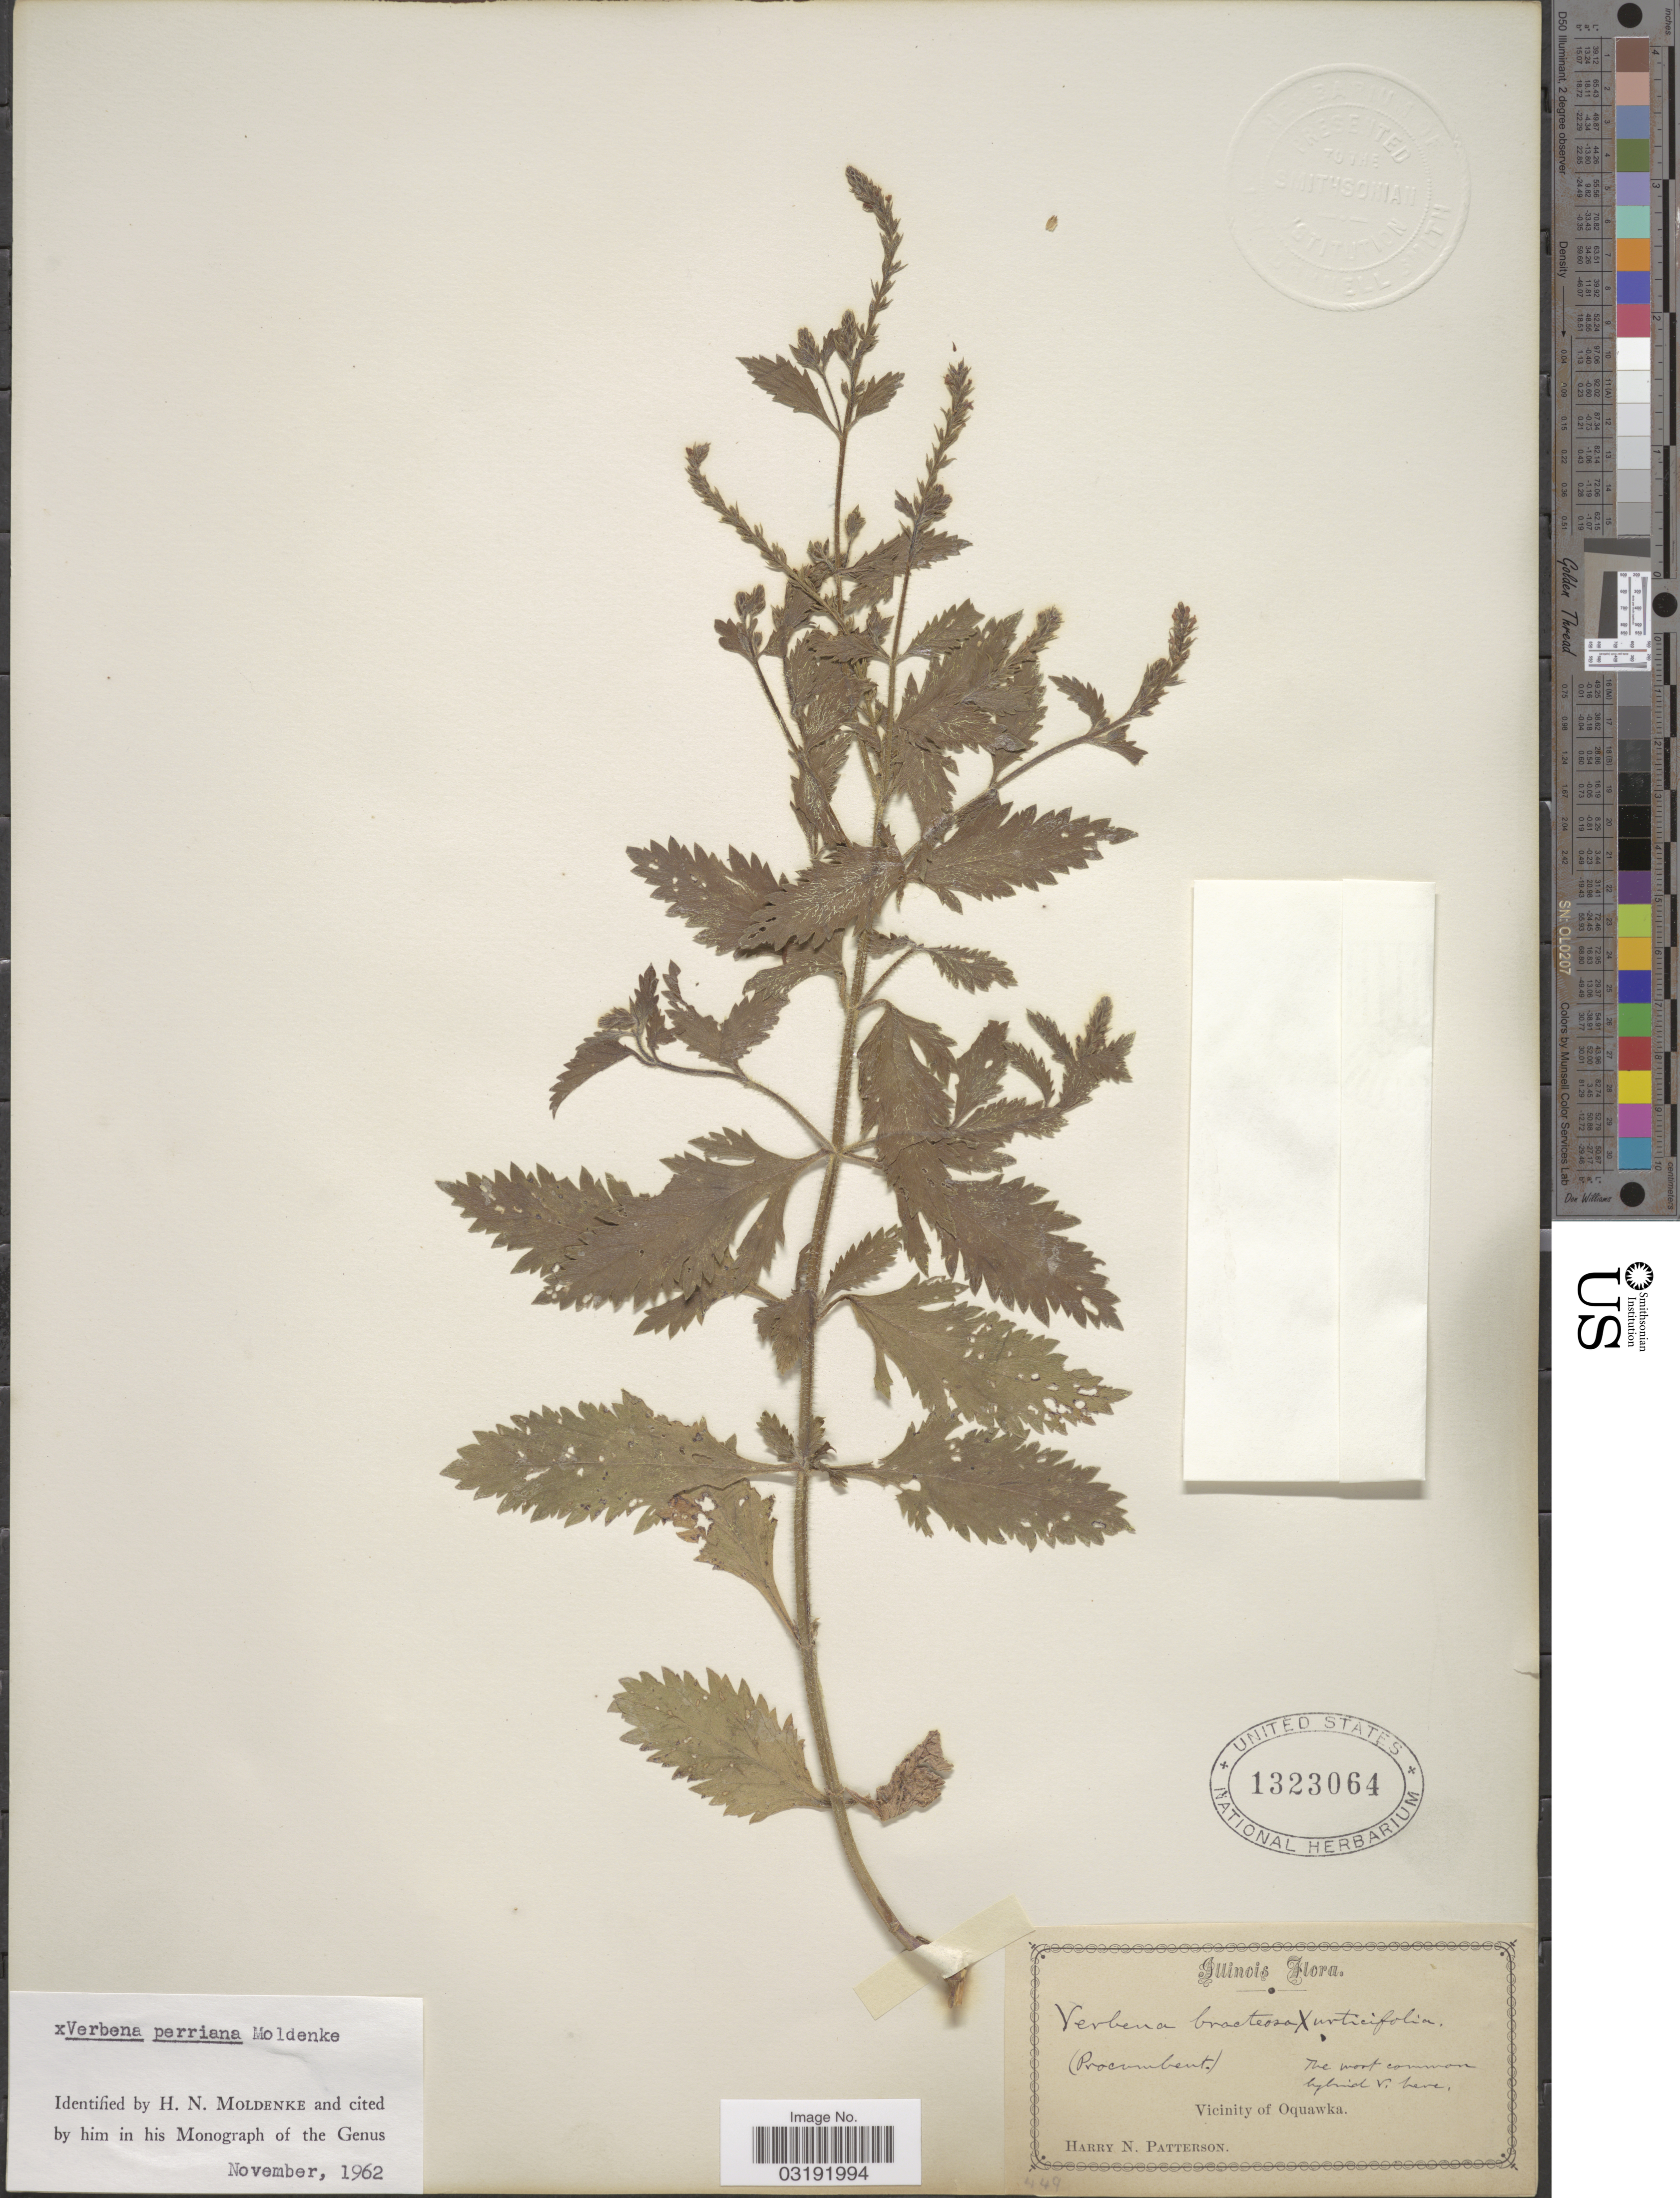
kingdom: Plantae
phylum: Tracheophyta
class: Magnoliopsida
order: Lamiales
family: Verbenaceae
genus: Verbena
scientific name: Verbena perriana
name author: Moldenke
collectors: H. N. Patterson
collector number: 449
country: United States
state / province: Illinois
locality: Vicinity of Oquawka.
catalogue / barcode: US 1323064